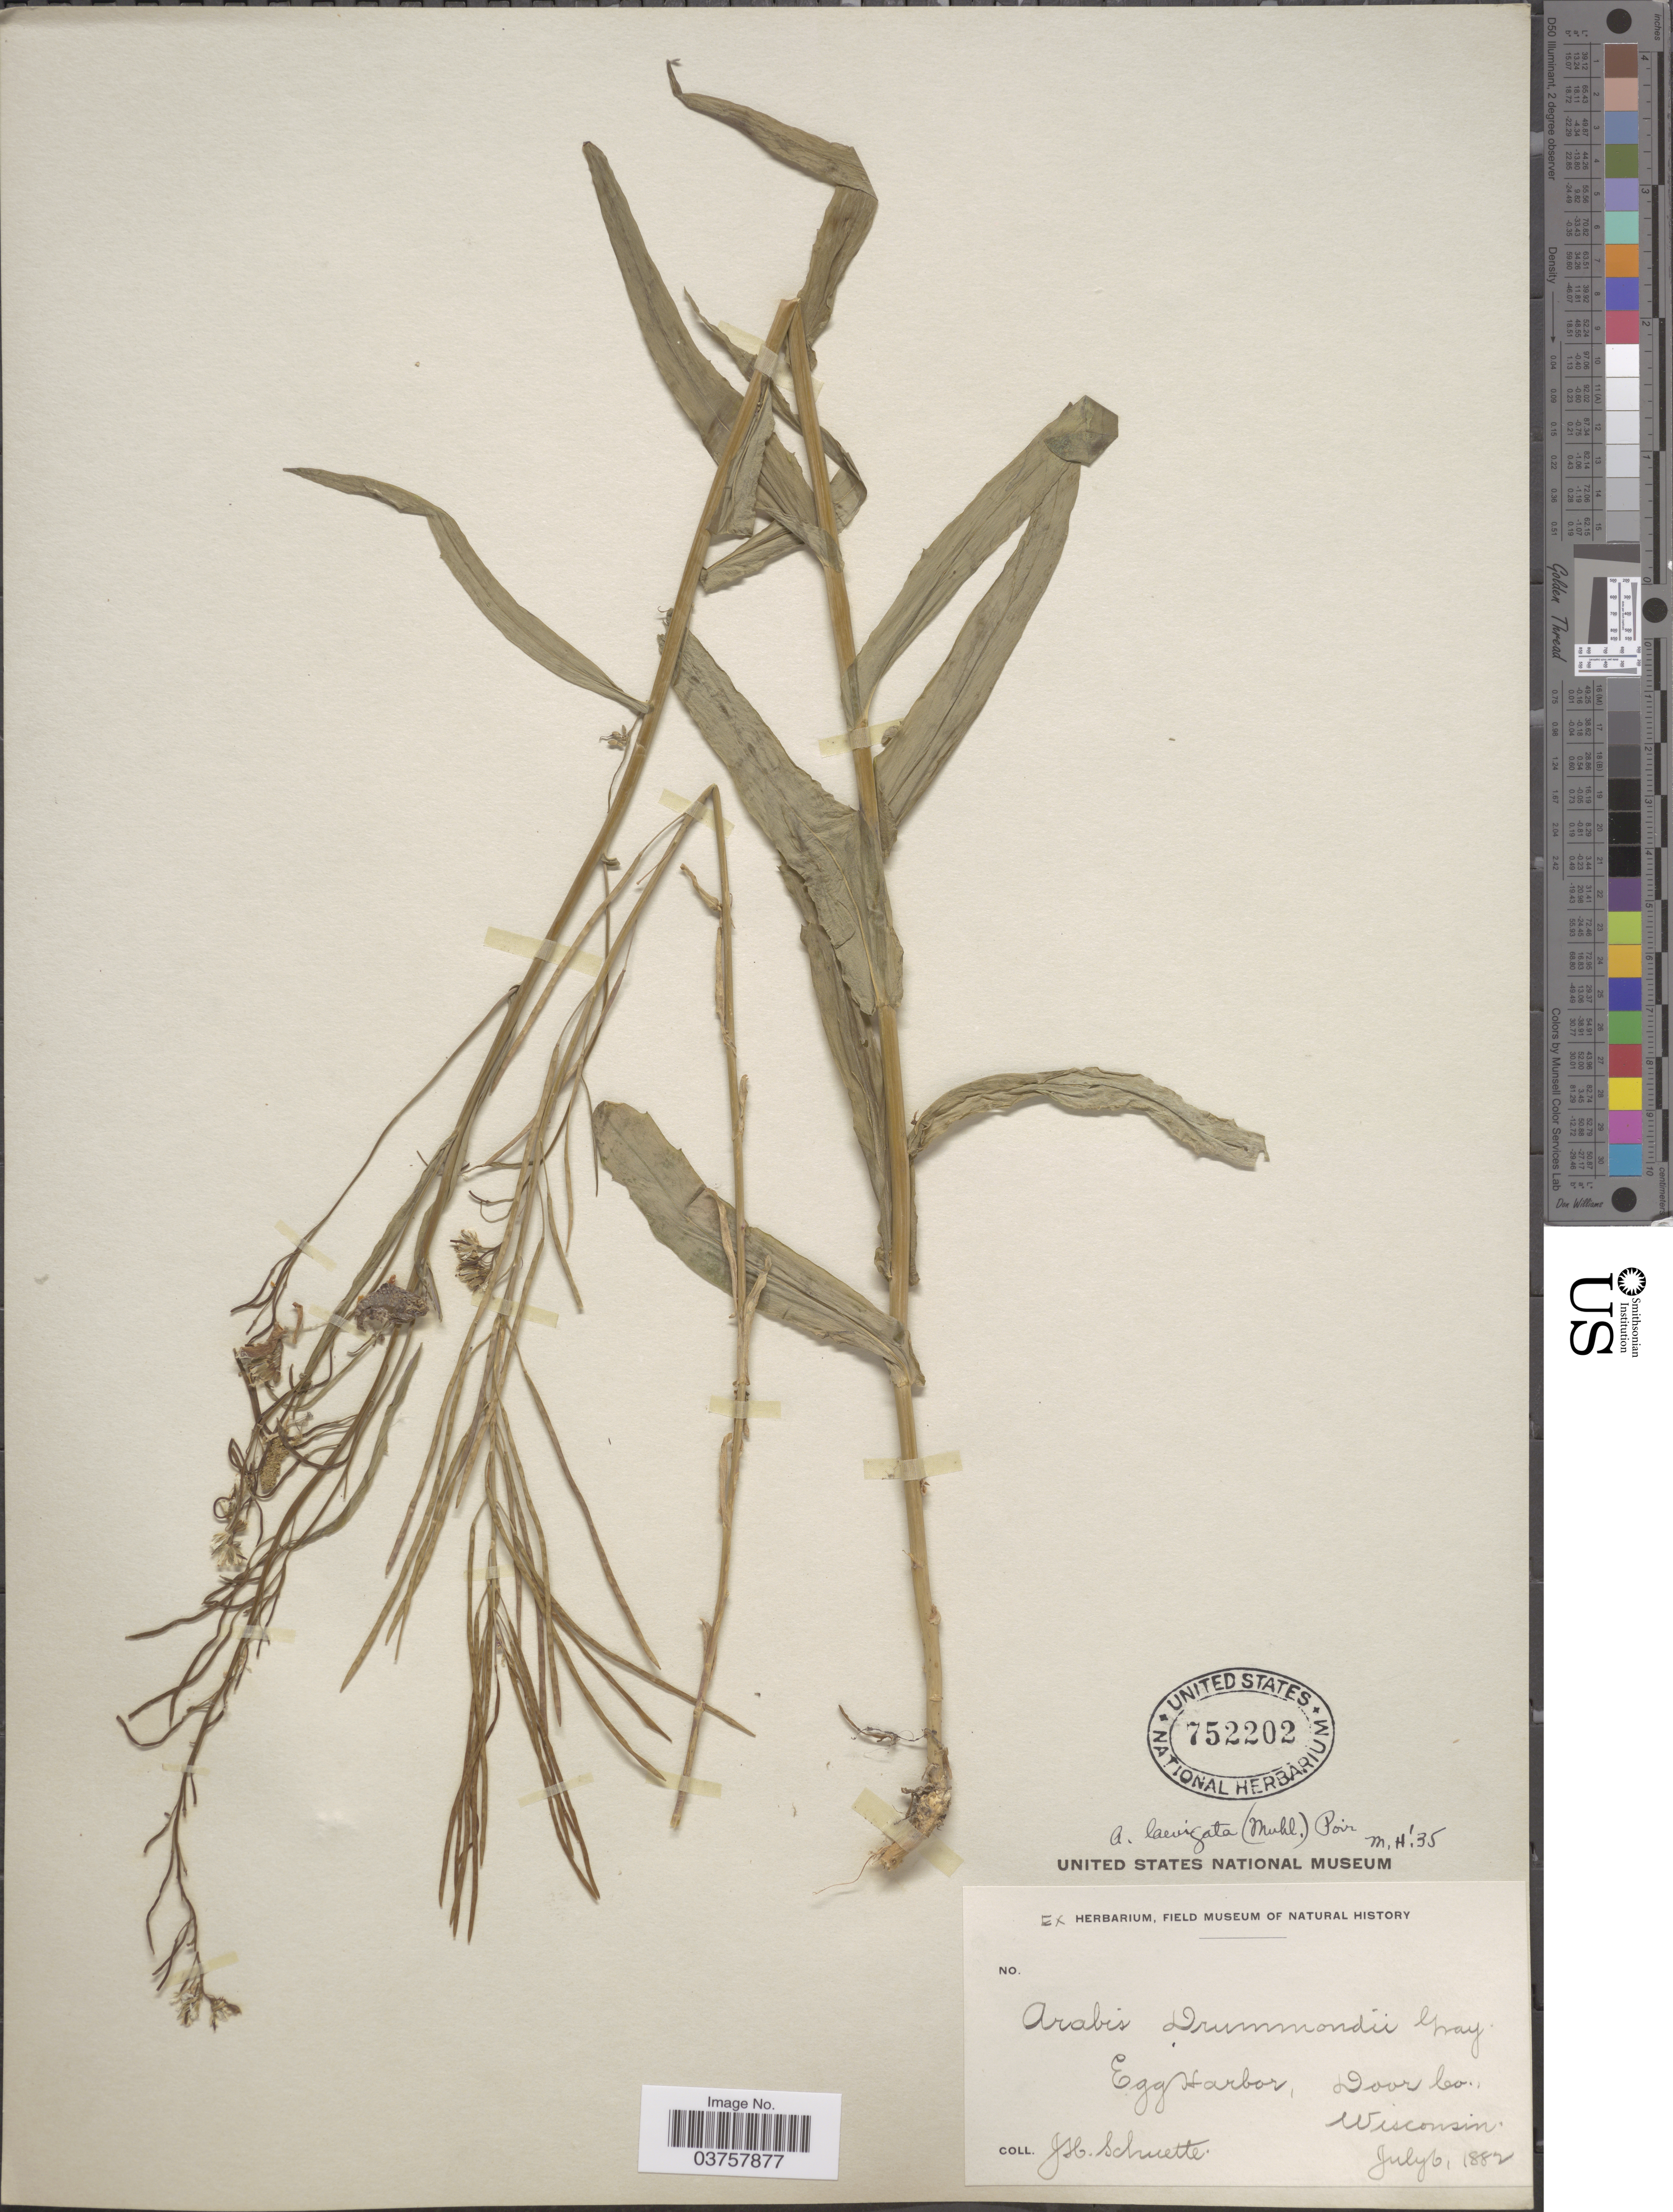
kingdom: Plantae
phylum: Tracheophyta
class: Magnoliopsida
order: Brassicales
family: Brassicaceae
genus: Arabis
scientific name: Arabis laevigata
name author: (Muhl. ex Willd.) Poir.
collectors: J. H. Schuette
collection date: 1882-07-06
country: United States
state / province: Wisconsin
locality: Egg Harbor, Door Co.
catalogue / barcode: US 752202